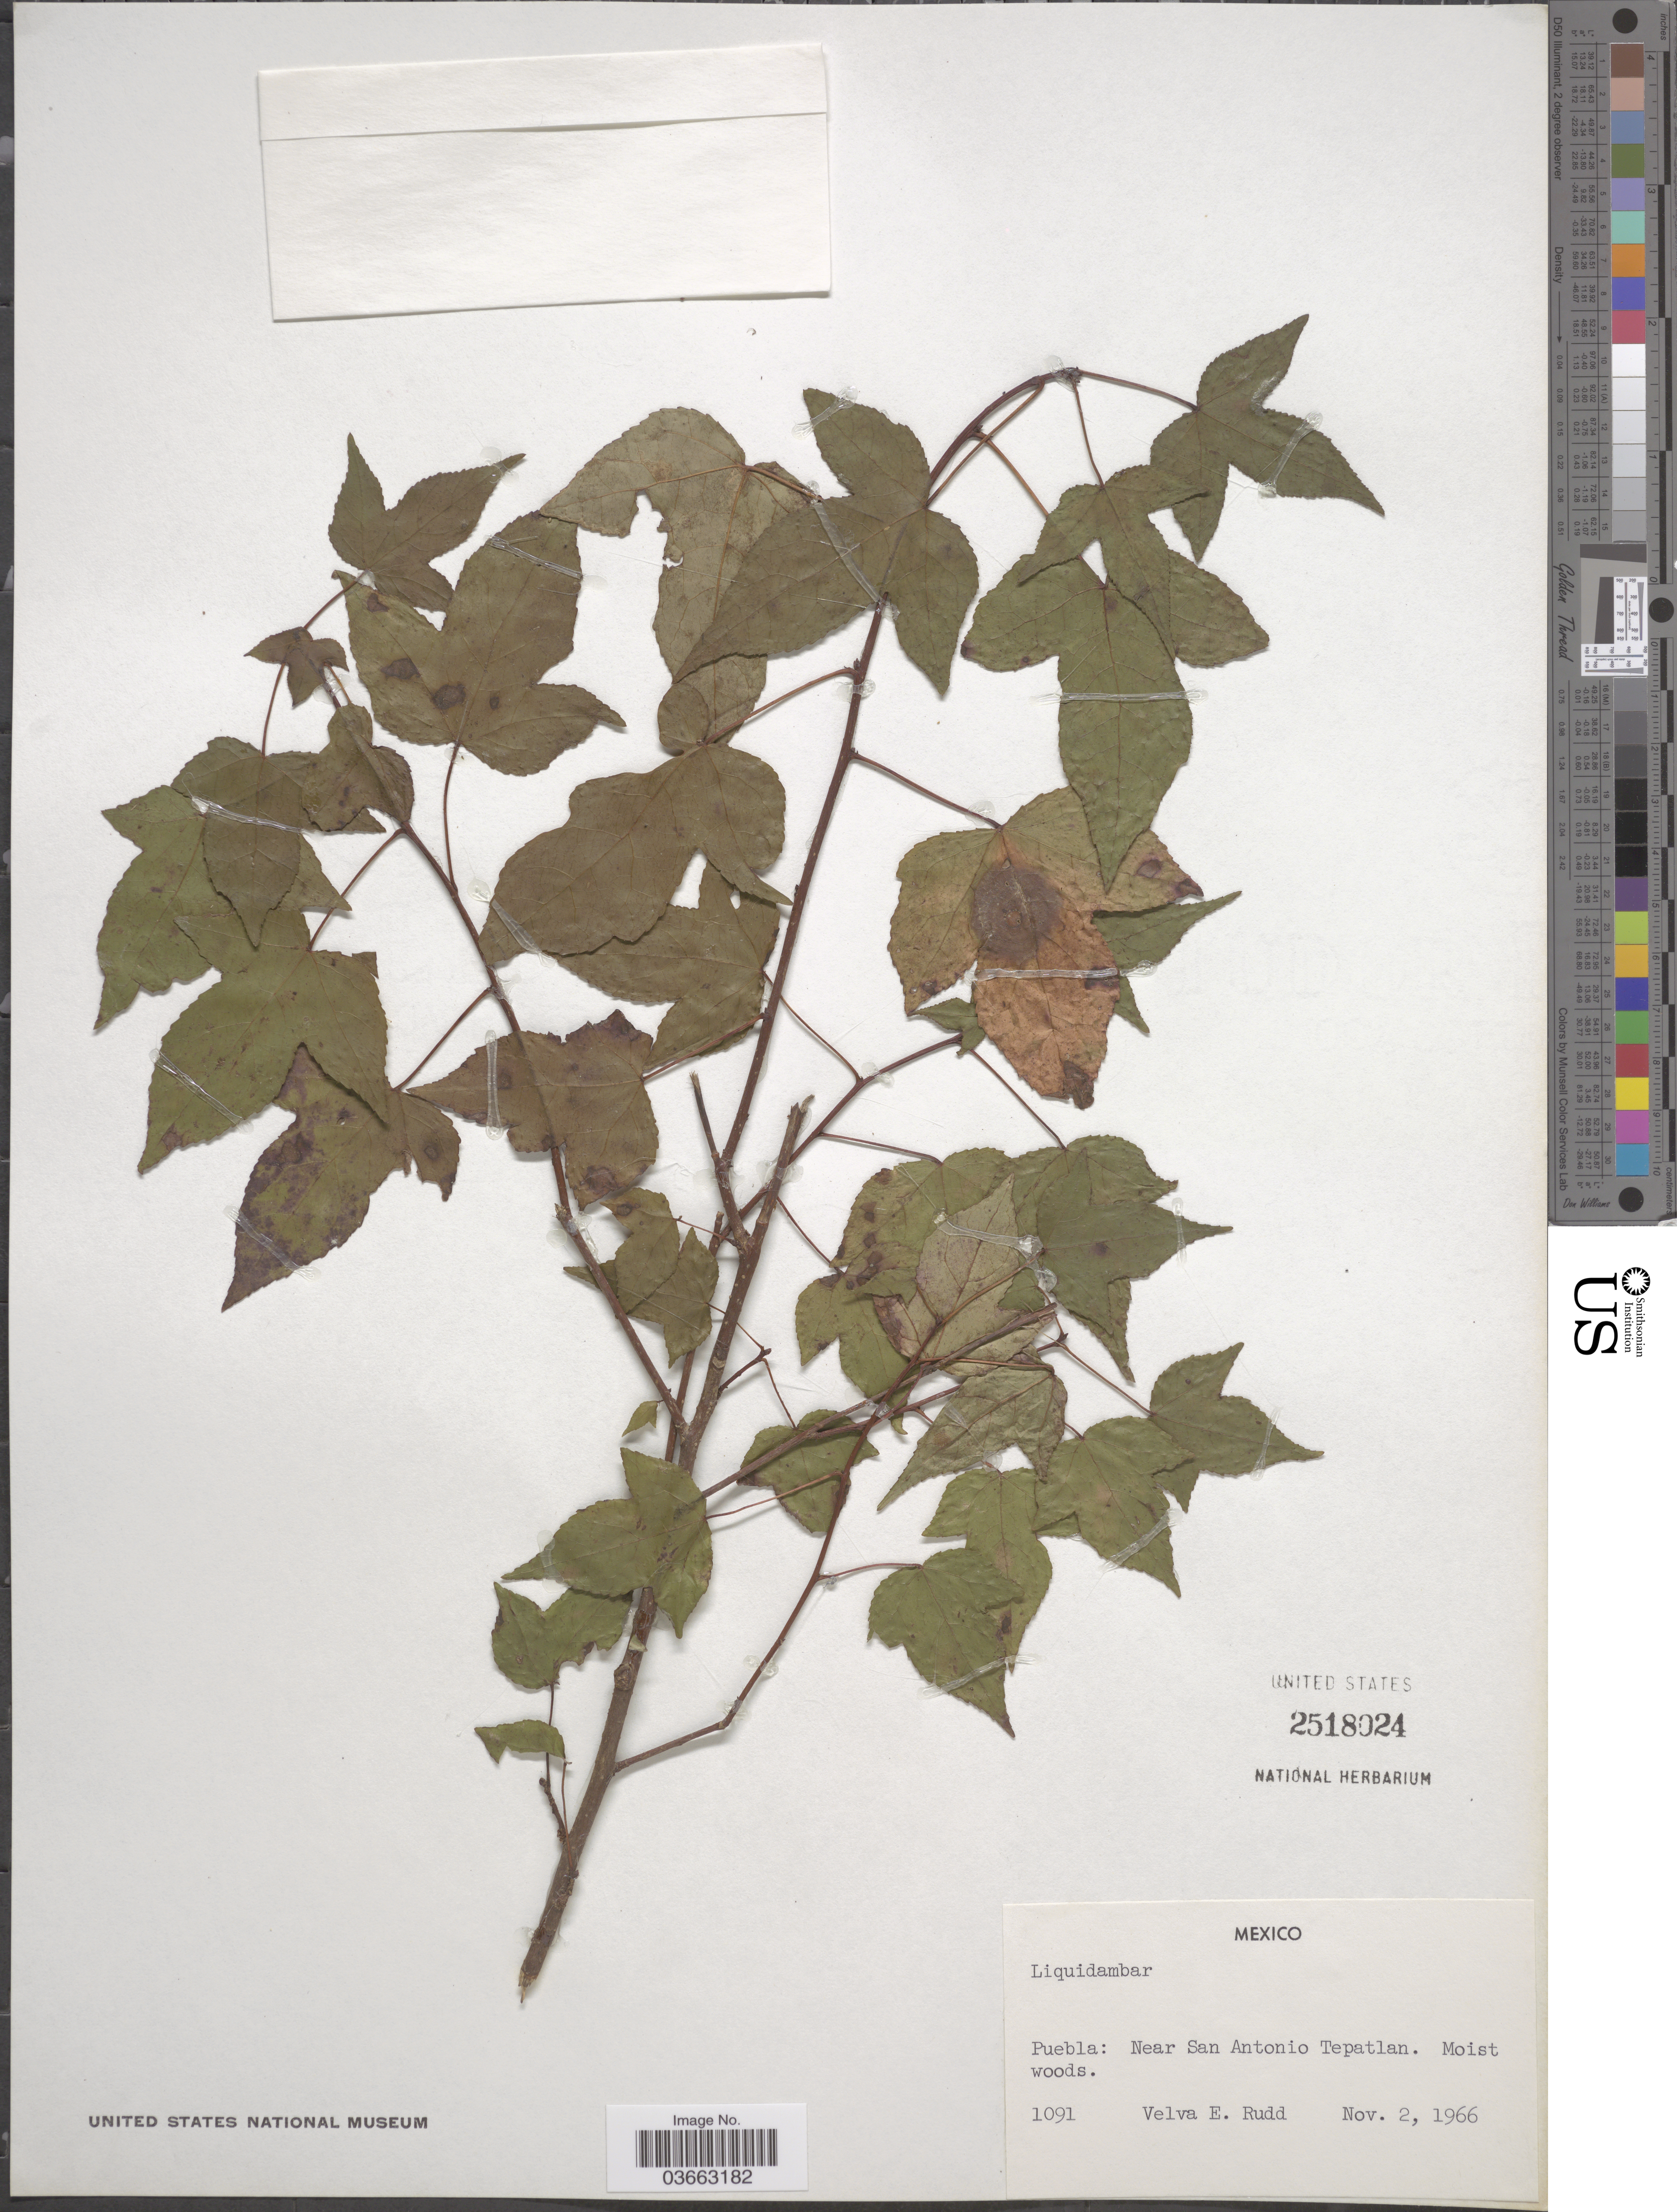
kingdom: Plantae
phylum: Tracheophyta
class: Magnoliopsida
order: Saxifragales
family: Altingiaceae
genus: Liquidambar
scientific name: Liquidambar styraciflua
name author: L.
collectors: V. E. Rudd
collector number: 1091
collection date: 1966-11-02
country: Mexico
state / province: Puebla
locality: Near San Antonio Tepatlan.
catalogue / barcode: US 2518024